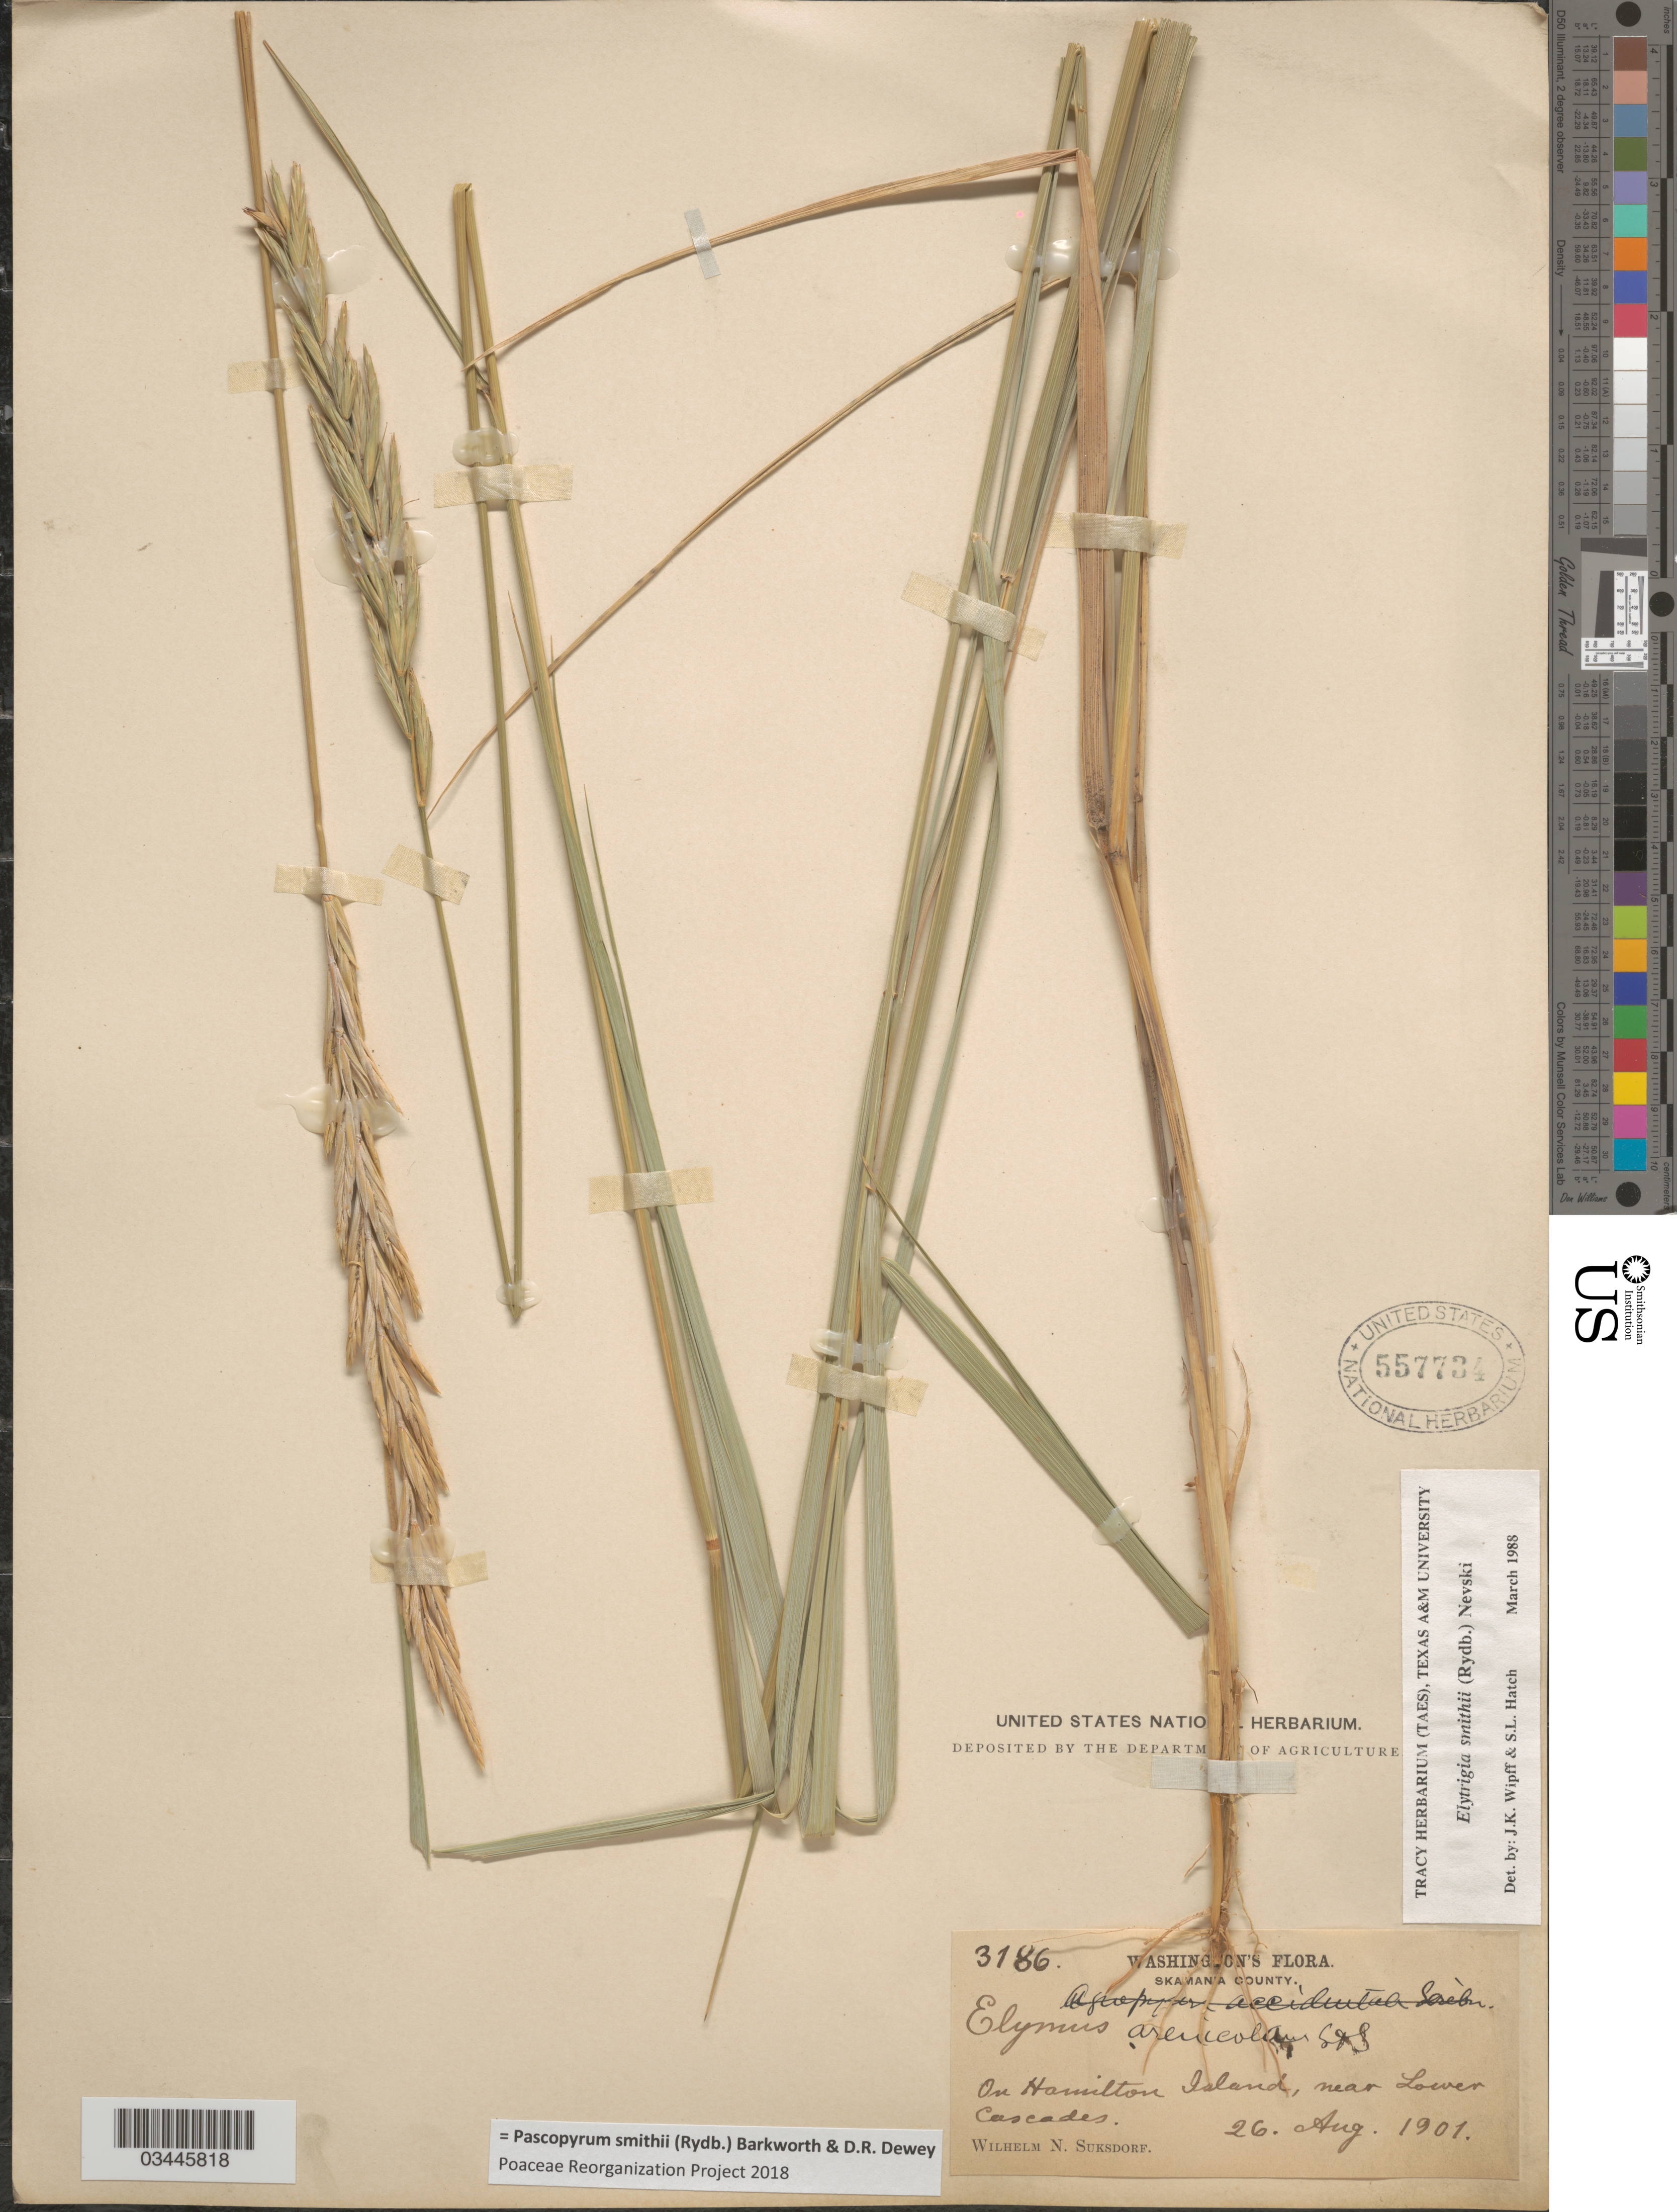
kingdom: Plantae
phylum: Tracheophyta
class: Liliopsida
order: Poales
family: Poaceae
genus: Pascopyrum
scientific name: Pascopyrum smithii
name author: (Rydb.) Barkworth & Dewey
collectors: W. N. Suksdorf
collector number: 3186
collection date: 1901-08-26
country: United States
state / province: Washington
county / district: Skamania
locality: Skamania County. On Hamilton Island, near Lower Cascades.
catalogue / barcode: US 557734